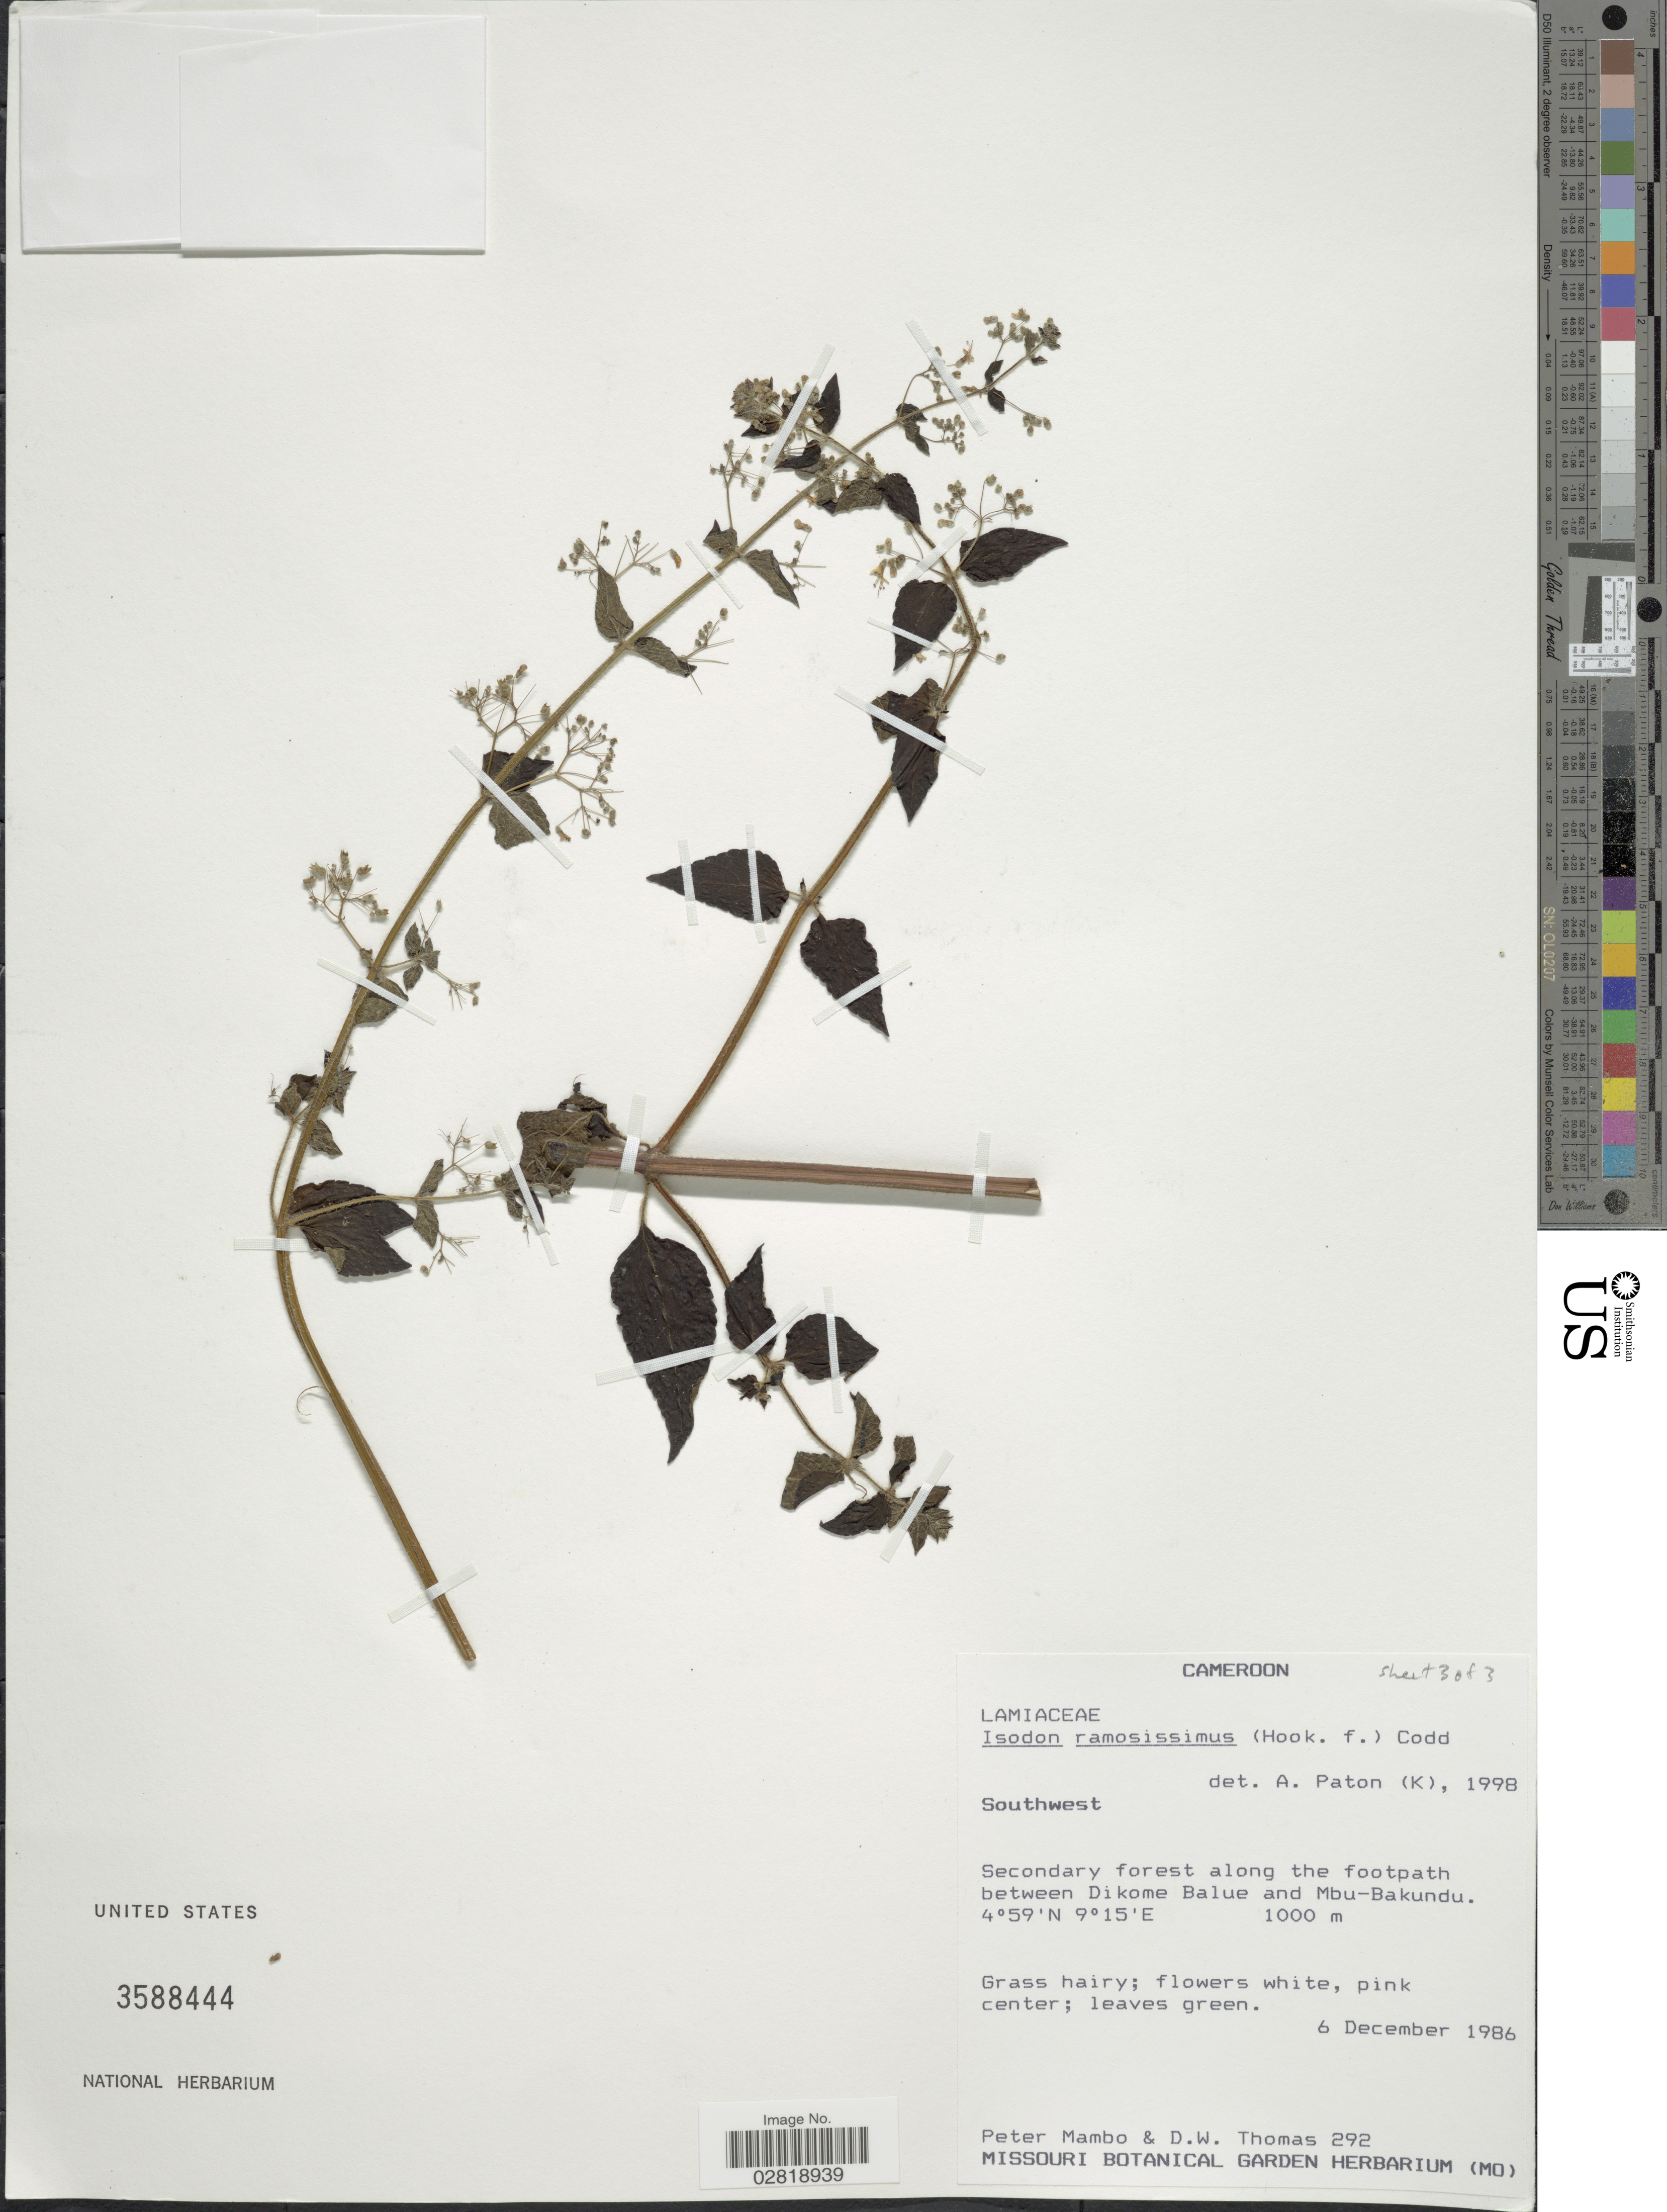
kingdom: Plantae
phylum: Tracheophyta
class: Magnoliopsida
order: Lamiales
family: Lamiaceae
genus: Isodon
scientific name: Isodon ramosissimus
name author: (Hook. f.) Codd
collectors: P. Mambo & D. W. Thomas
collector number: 292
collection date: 1986-12-06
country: Cameroon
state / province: Sud-Ouest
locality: Southwest. Secondary forest along the footpath between Dikome Balue and Mbu-Bakundu.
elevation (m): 1000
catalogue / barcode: US 3588444